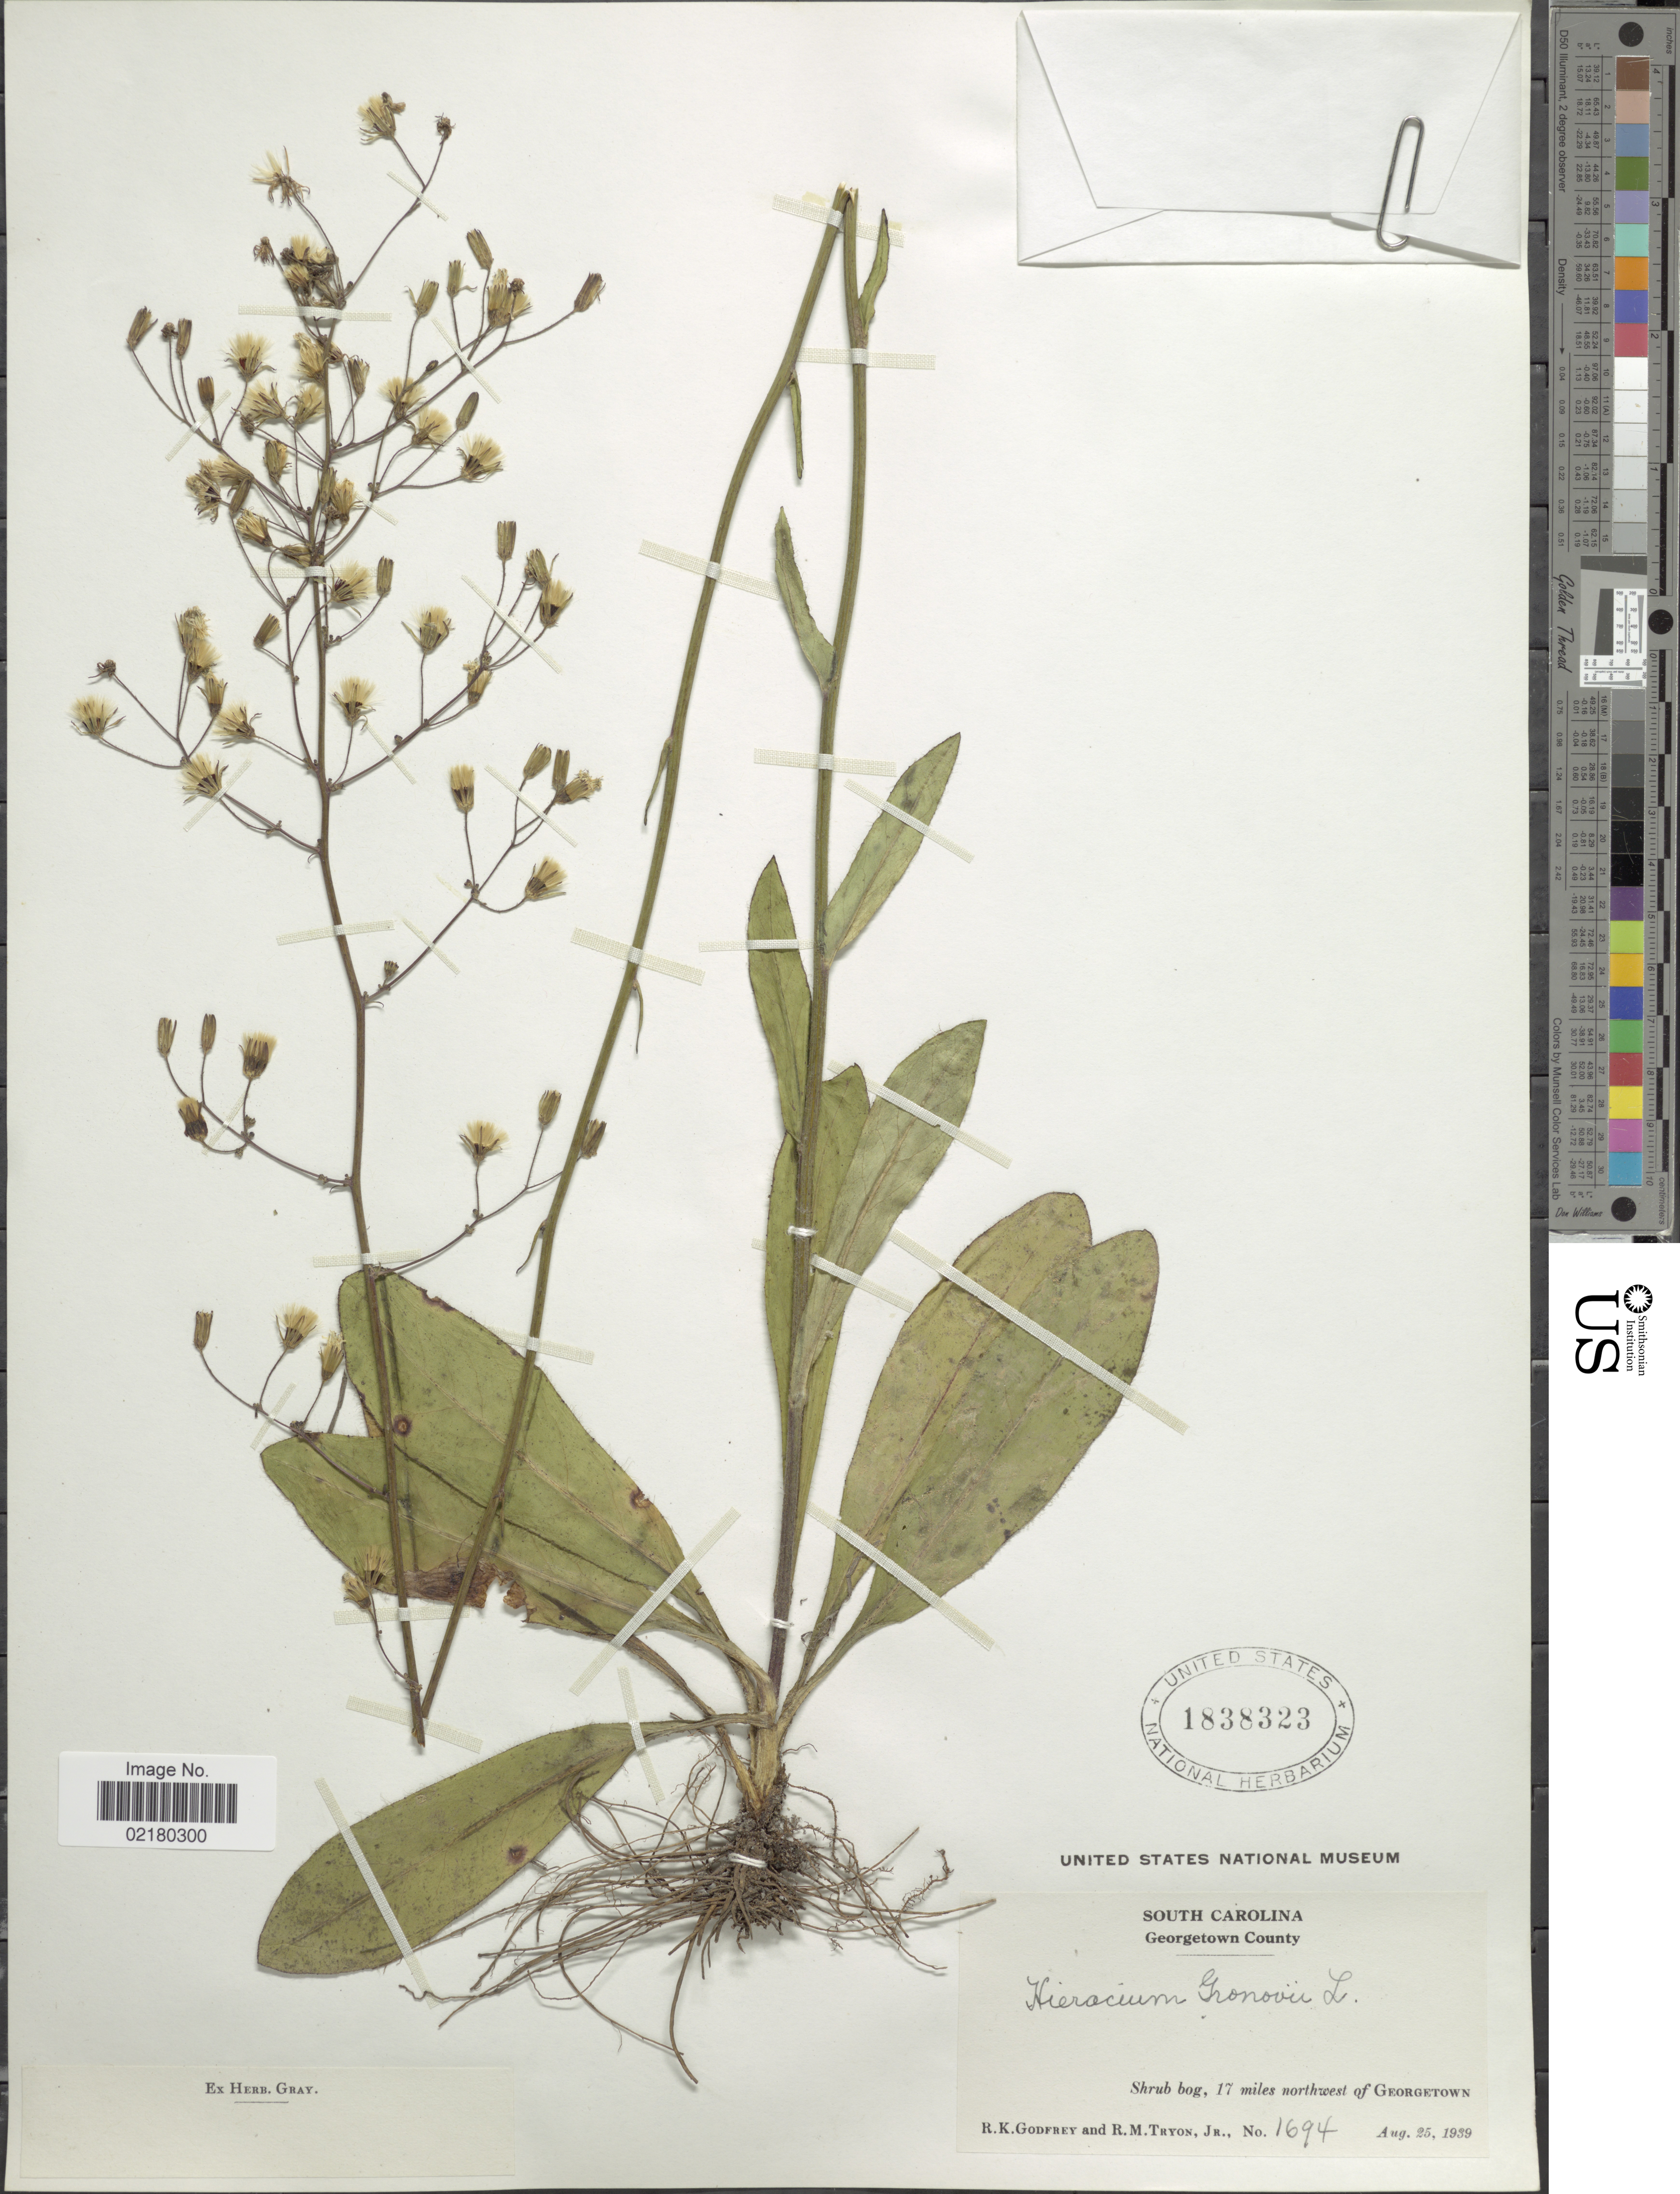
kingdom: Plantae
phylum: Tracheophyta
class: Magnoliopsida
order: Asterales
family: Asteraceae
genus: Hieracium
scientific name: Hieracium gronovii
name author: L.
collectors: R. K. Godfrey & R. M. Tryon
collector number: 1694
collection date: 1939-08-25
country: United States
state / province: South Carolina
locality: Georgetown County, Shrub bog, 17 miles northwest of Georgetown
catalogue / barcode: US 1838323